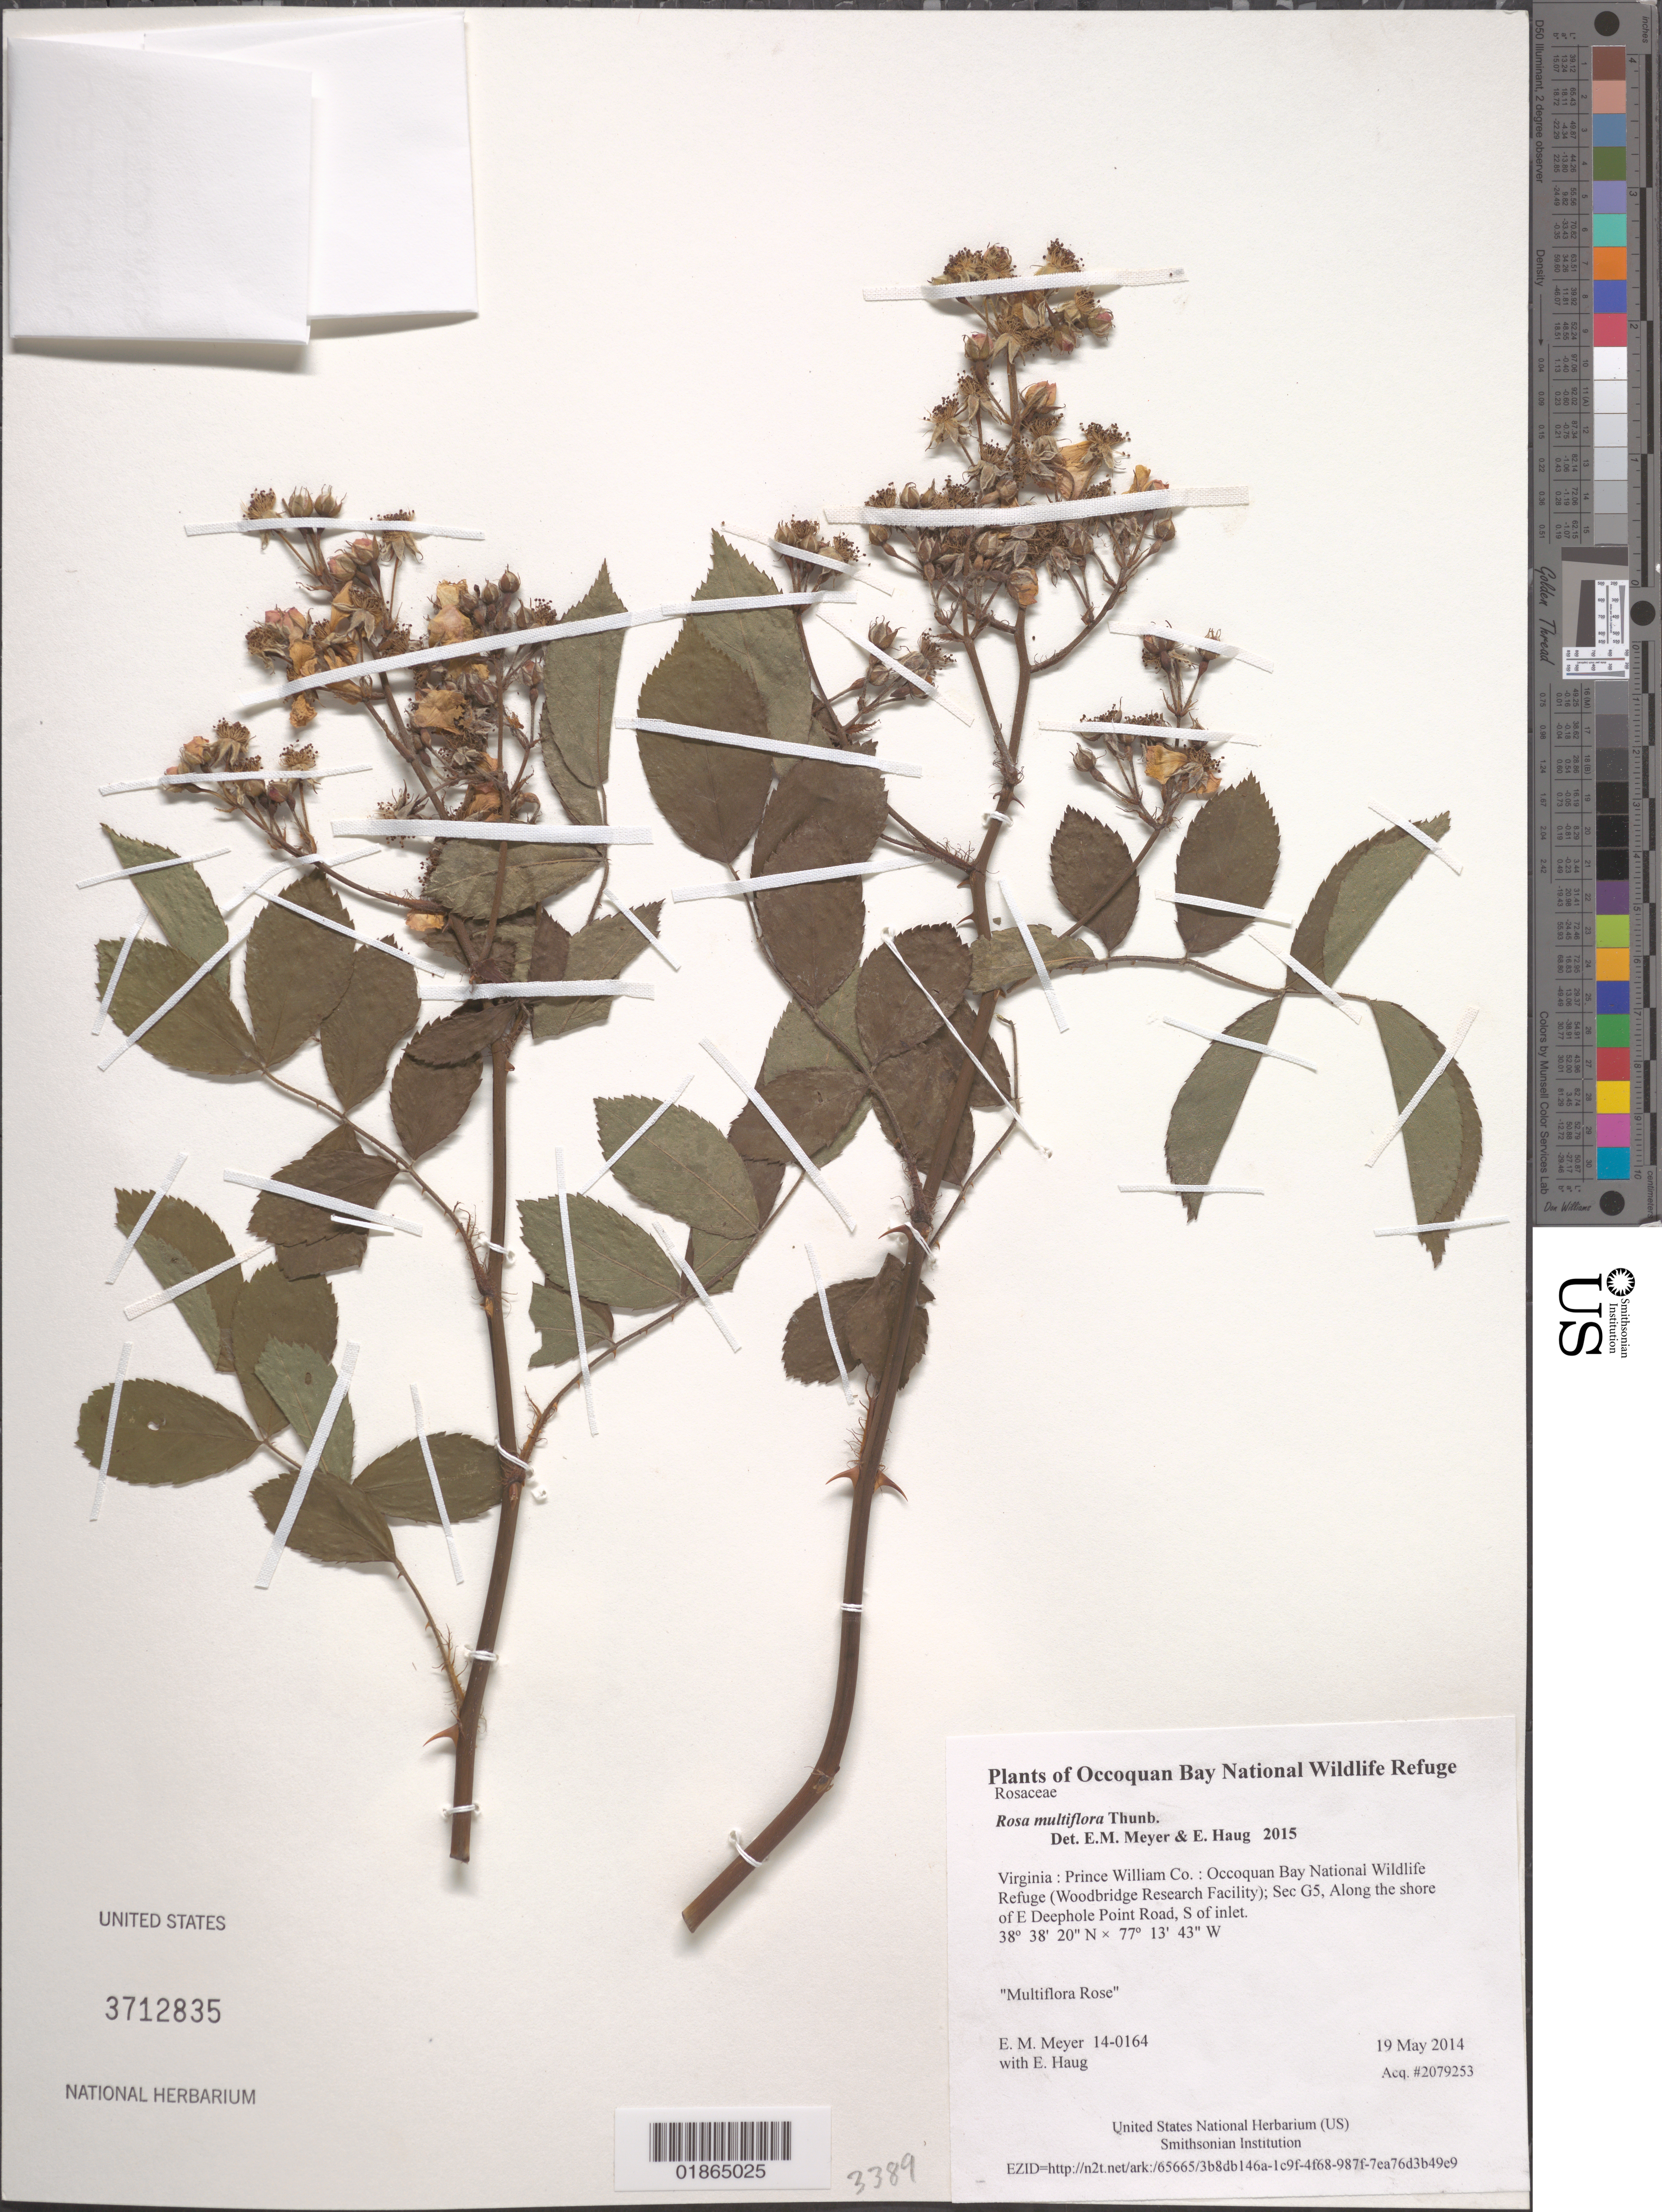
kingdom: Plantae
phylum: Tracheophyta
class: Magnoliopsida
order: Rosales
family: Rosaceae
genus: Rosa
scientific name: Rosa multiflora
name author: Thunb.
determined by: Meyer, E. M.; Haug, E.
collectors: E. M. Meyer & E. Haug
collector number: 14-0164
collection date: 2014-05-19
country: United States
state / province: Virginia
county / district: Prince William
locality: Occoquan Bay National Wildlife Refuge (Woodbridge Research Facility); Sec G5, Along the shore of E Deephole Point Road, S of inlet.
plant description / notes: Multiflora Rose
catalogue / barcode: US 3712835